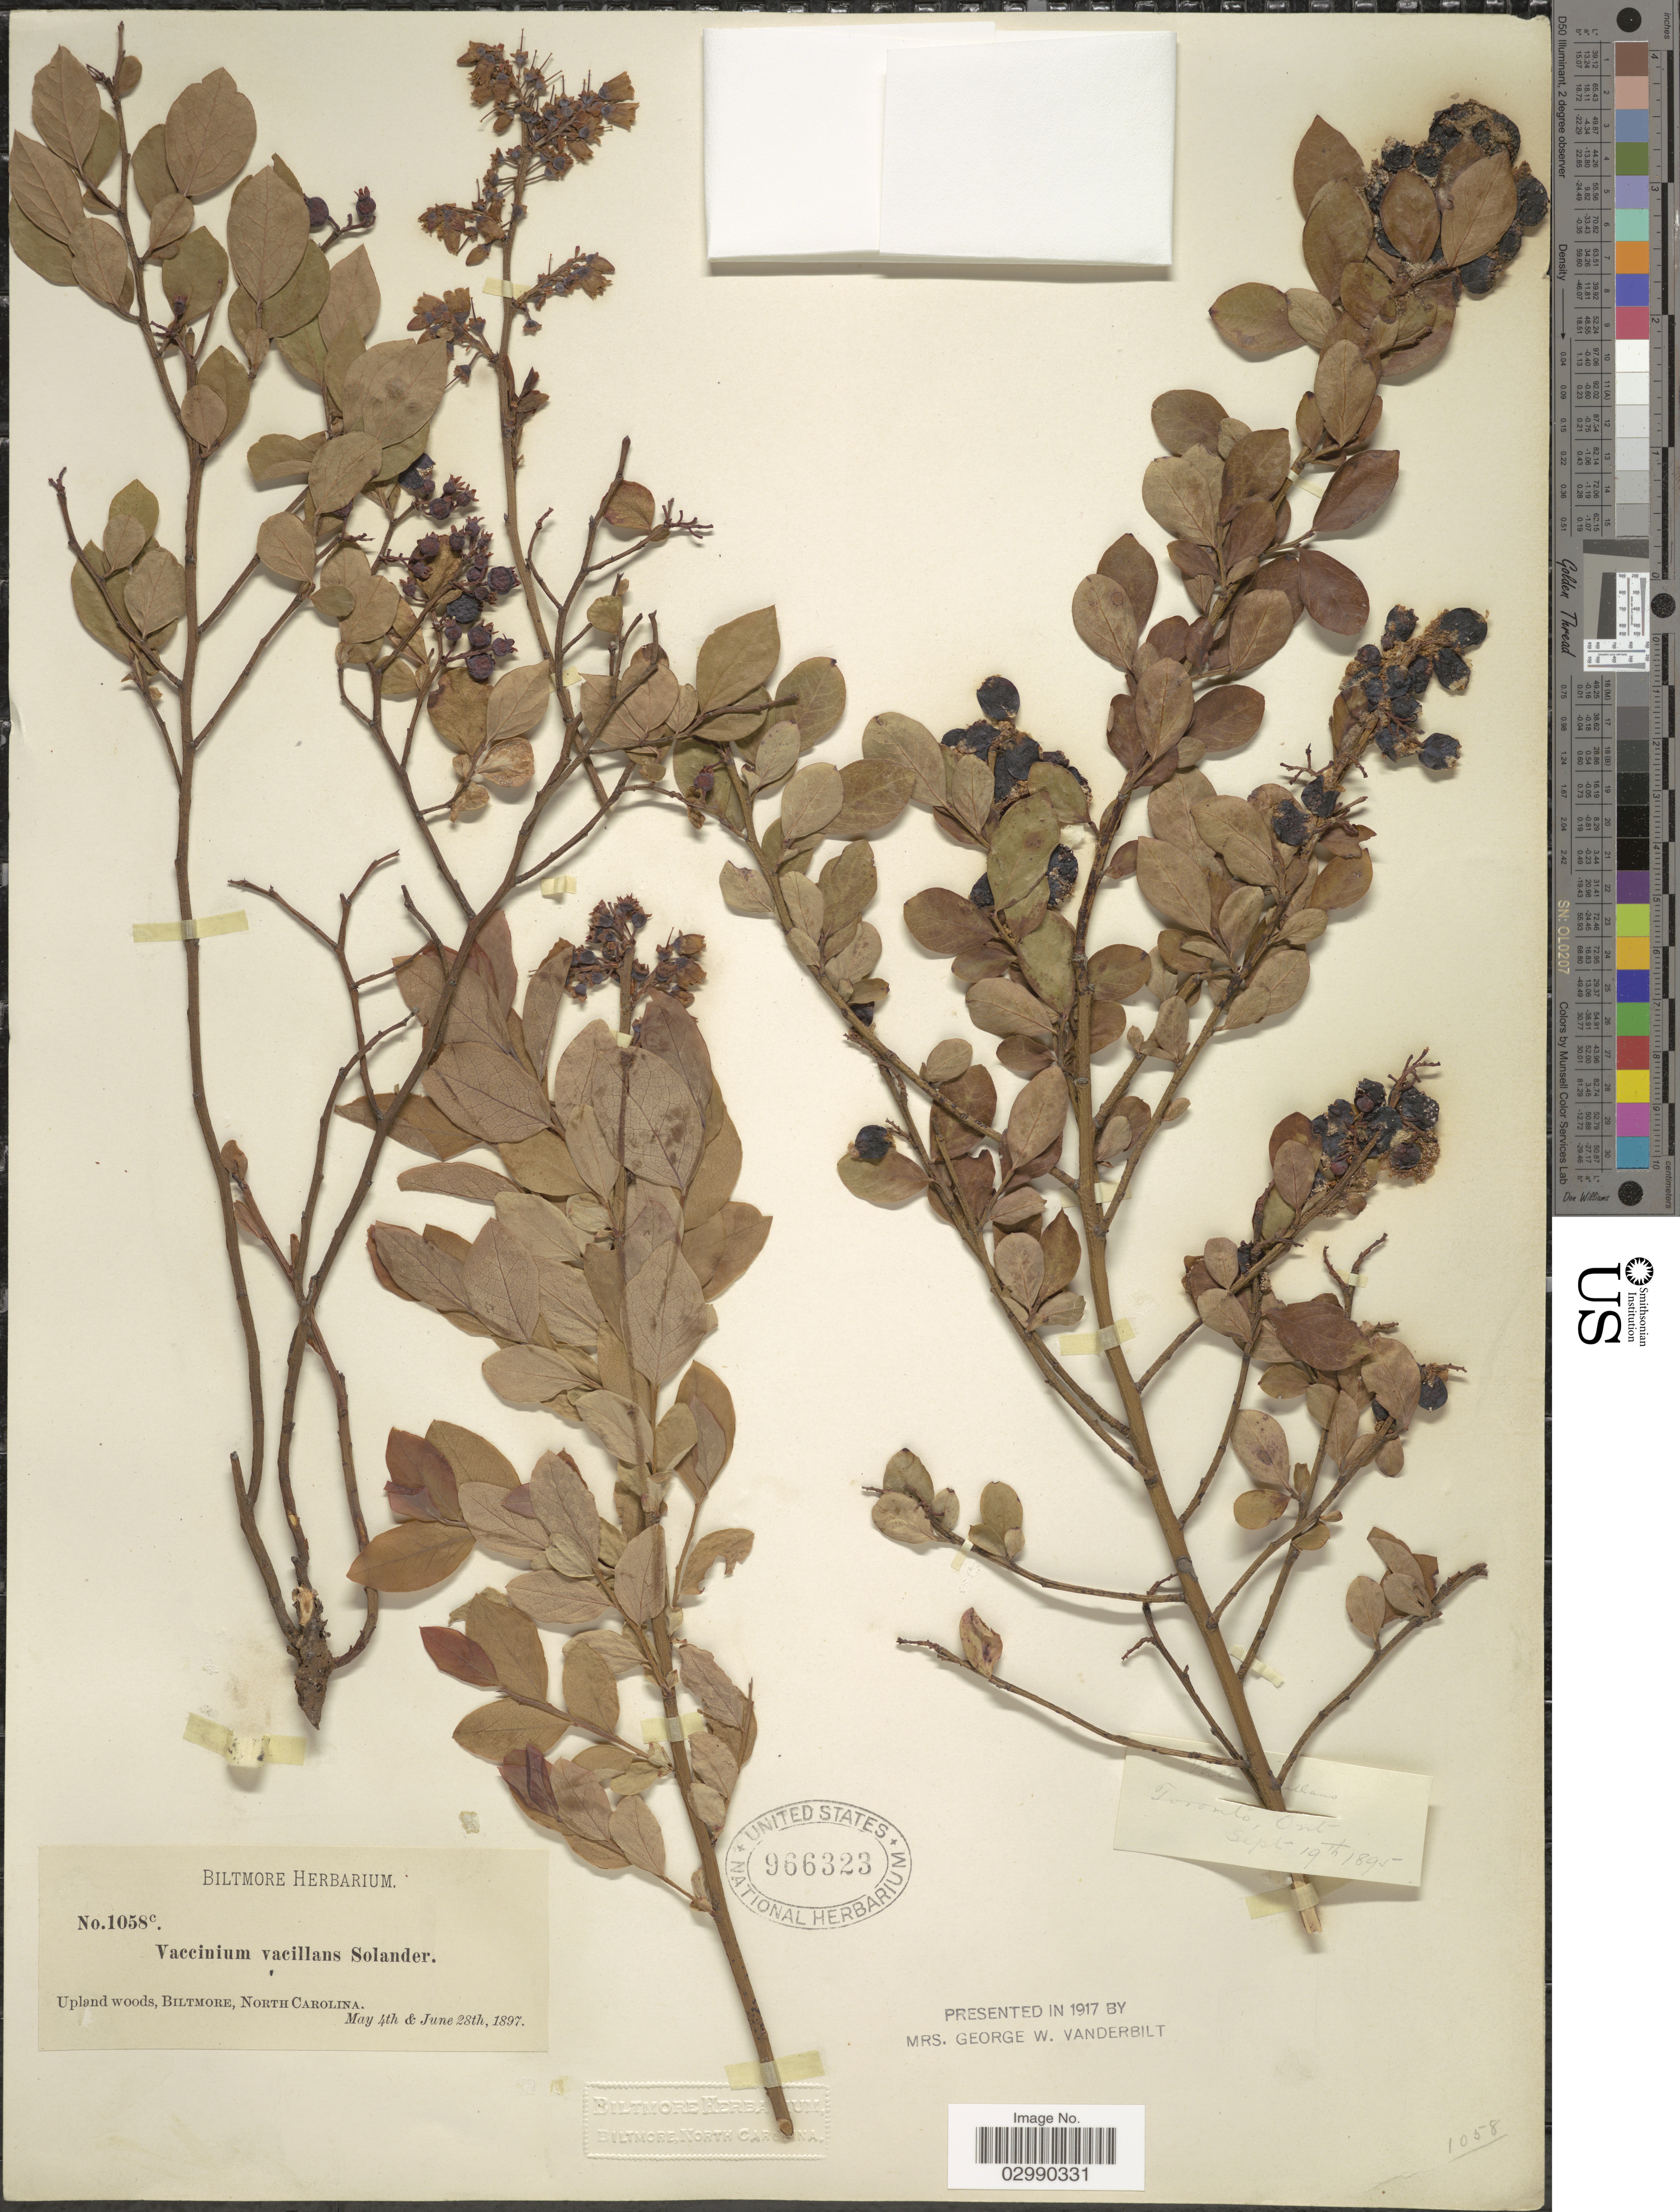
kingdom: Plantae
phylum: Tracheophyta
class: Magnoliopsida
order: Ericales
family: Ericaceae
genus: Vaccinium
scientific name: Vaccinium vacillans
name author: Kalm ex Torr.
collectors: ex herb. Biltmore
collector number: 1058c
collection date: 1897-05-04/1897-06-28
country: United States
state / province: North Carolina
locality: Upland woods, Biltmore.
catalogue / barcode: US 966323